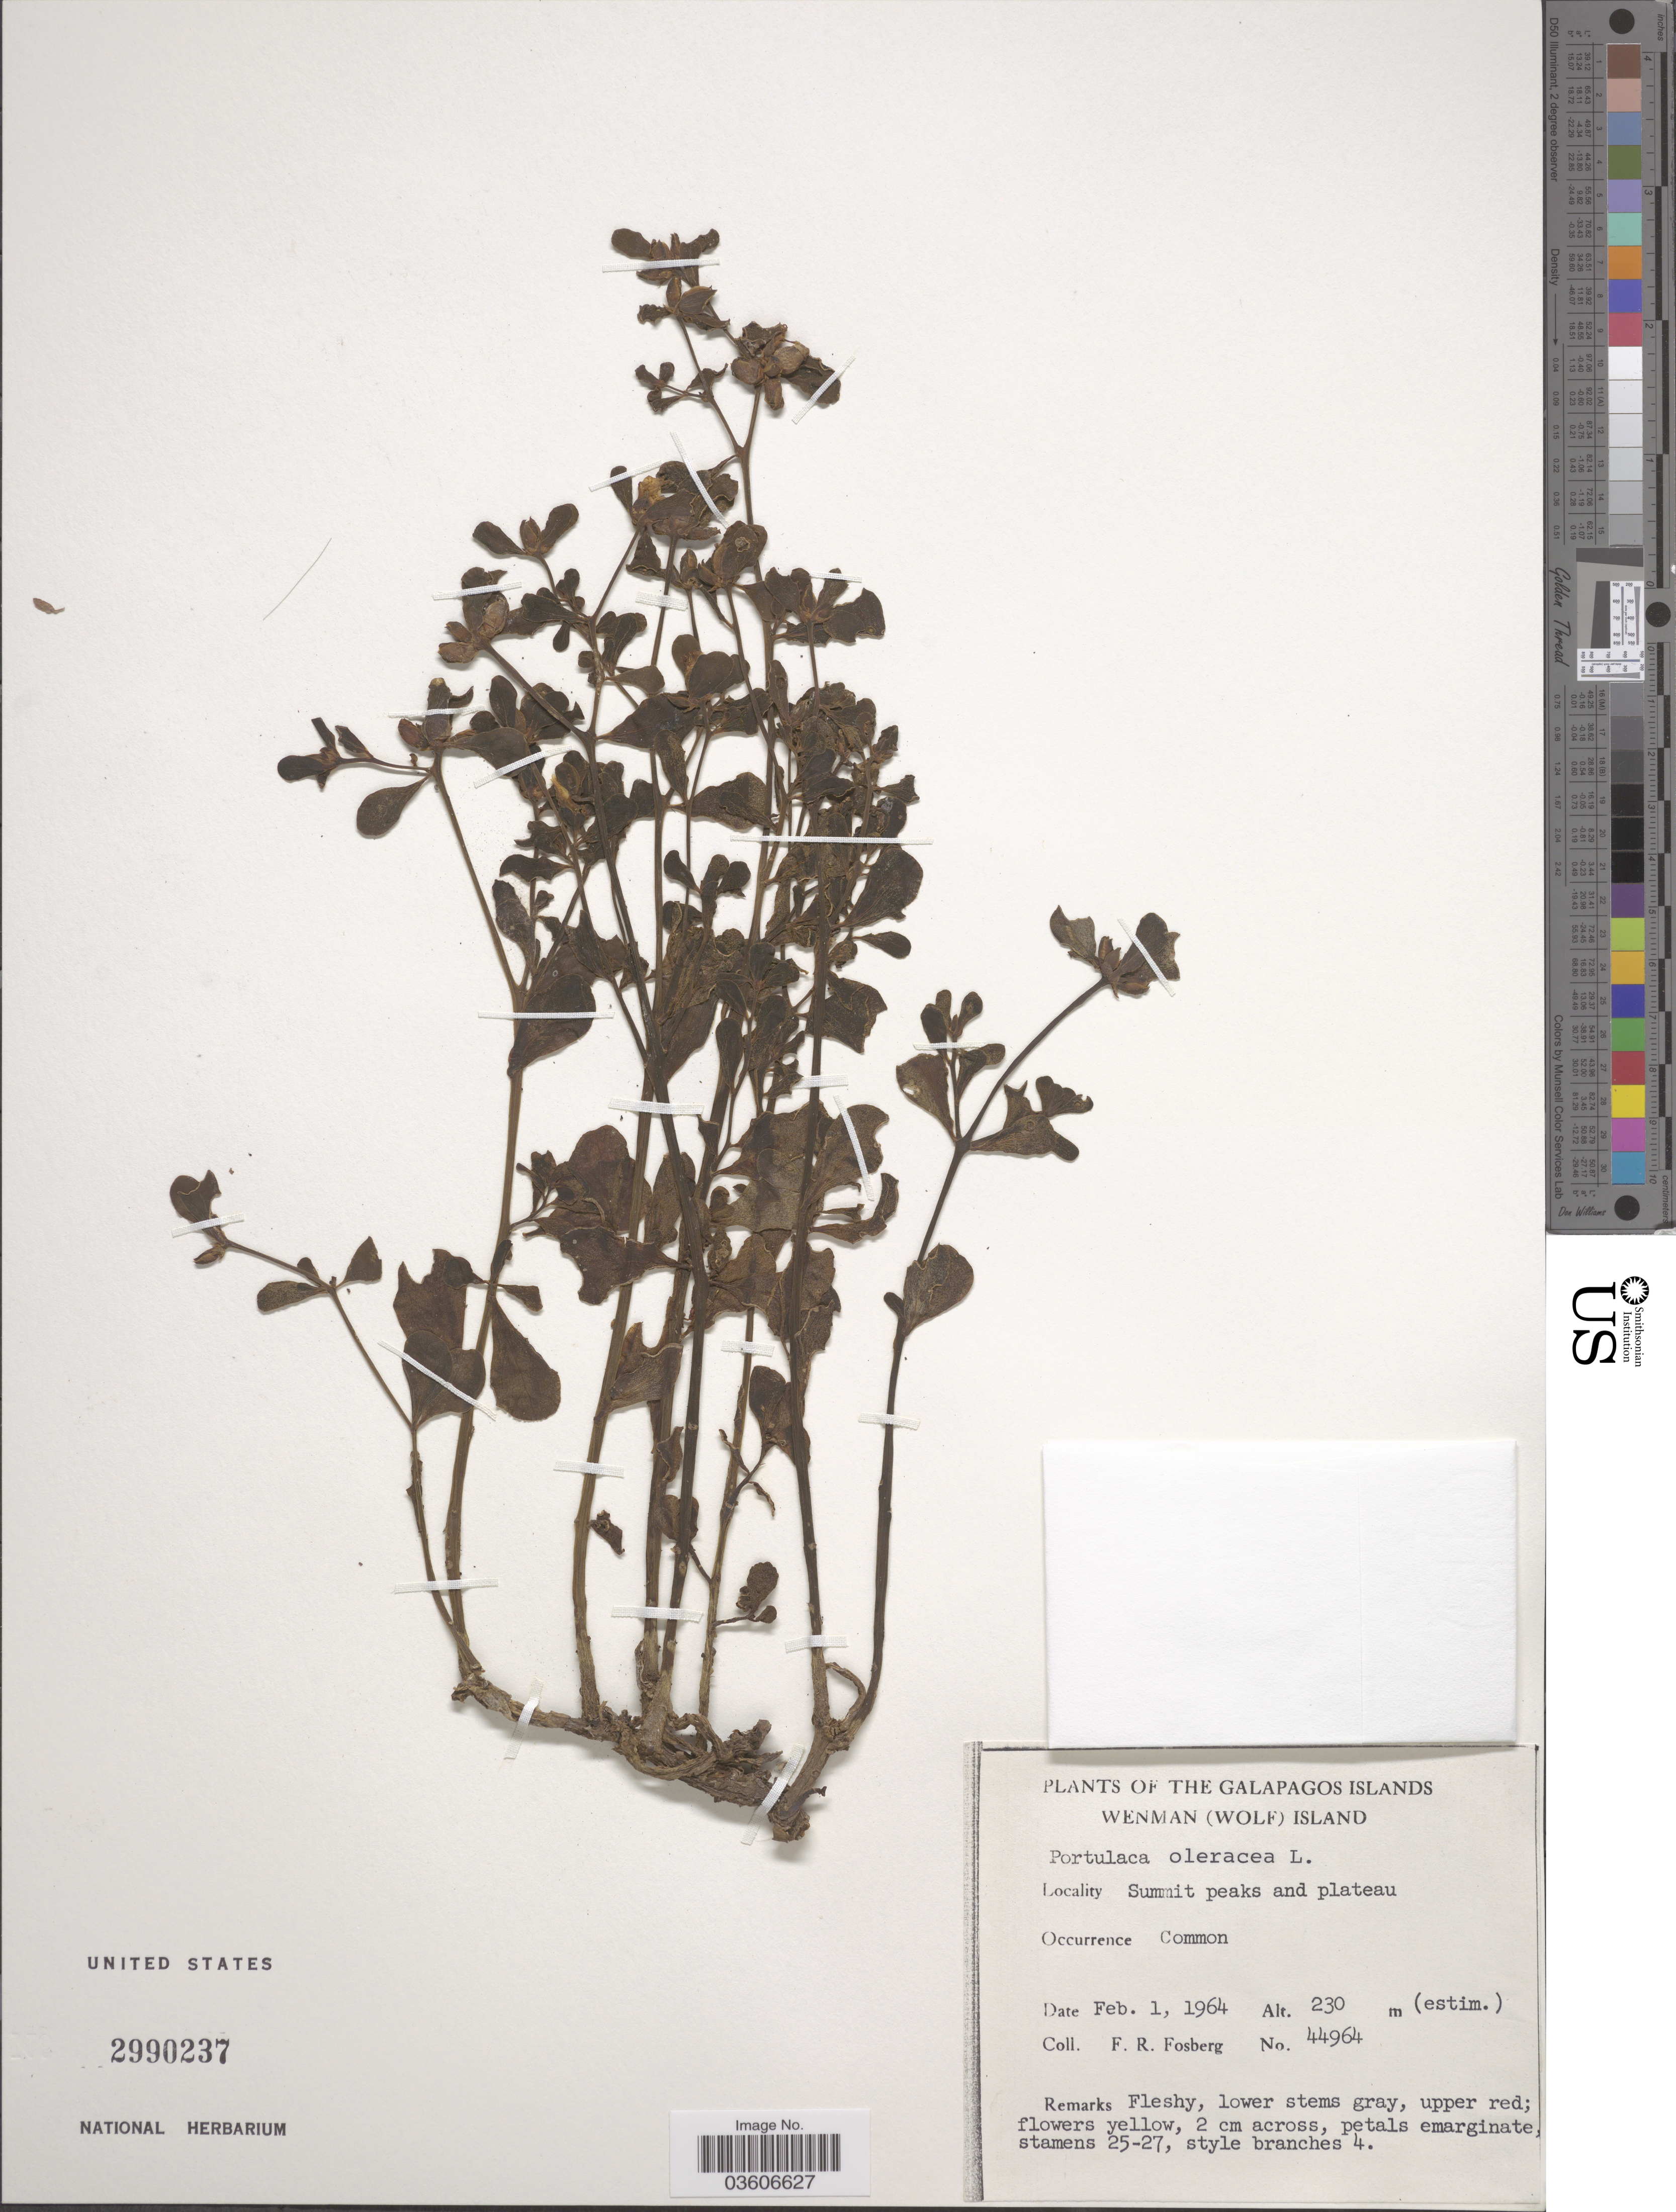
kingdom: Plantae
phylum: Tracheophyta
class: Magnoliopsida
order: Caryophyllales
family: Portulacaceae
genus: Portulaca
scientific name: Portulaca oleracea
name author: L.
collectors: F. R. Fosberg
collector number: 44964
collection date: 1964-02-01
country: Ecuador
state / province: Colón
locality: The Galapagos Islands. Wenman (Wolf) Island. Summit peaks and plateau.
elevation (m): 230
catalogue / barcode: US 2990237